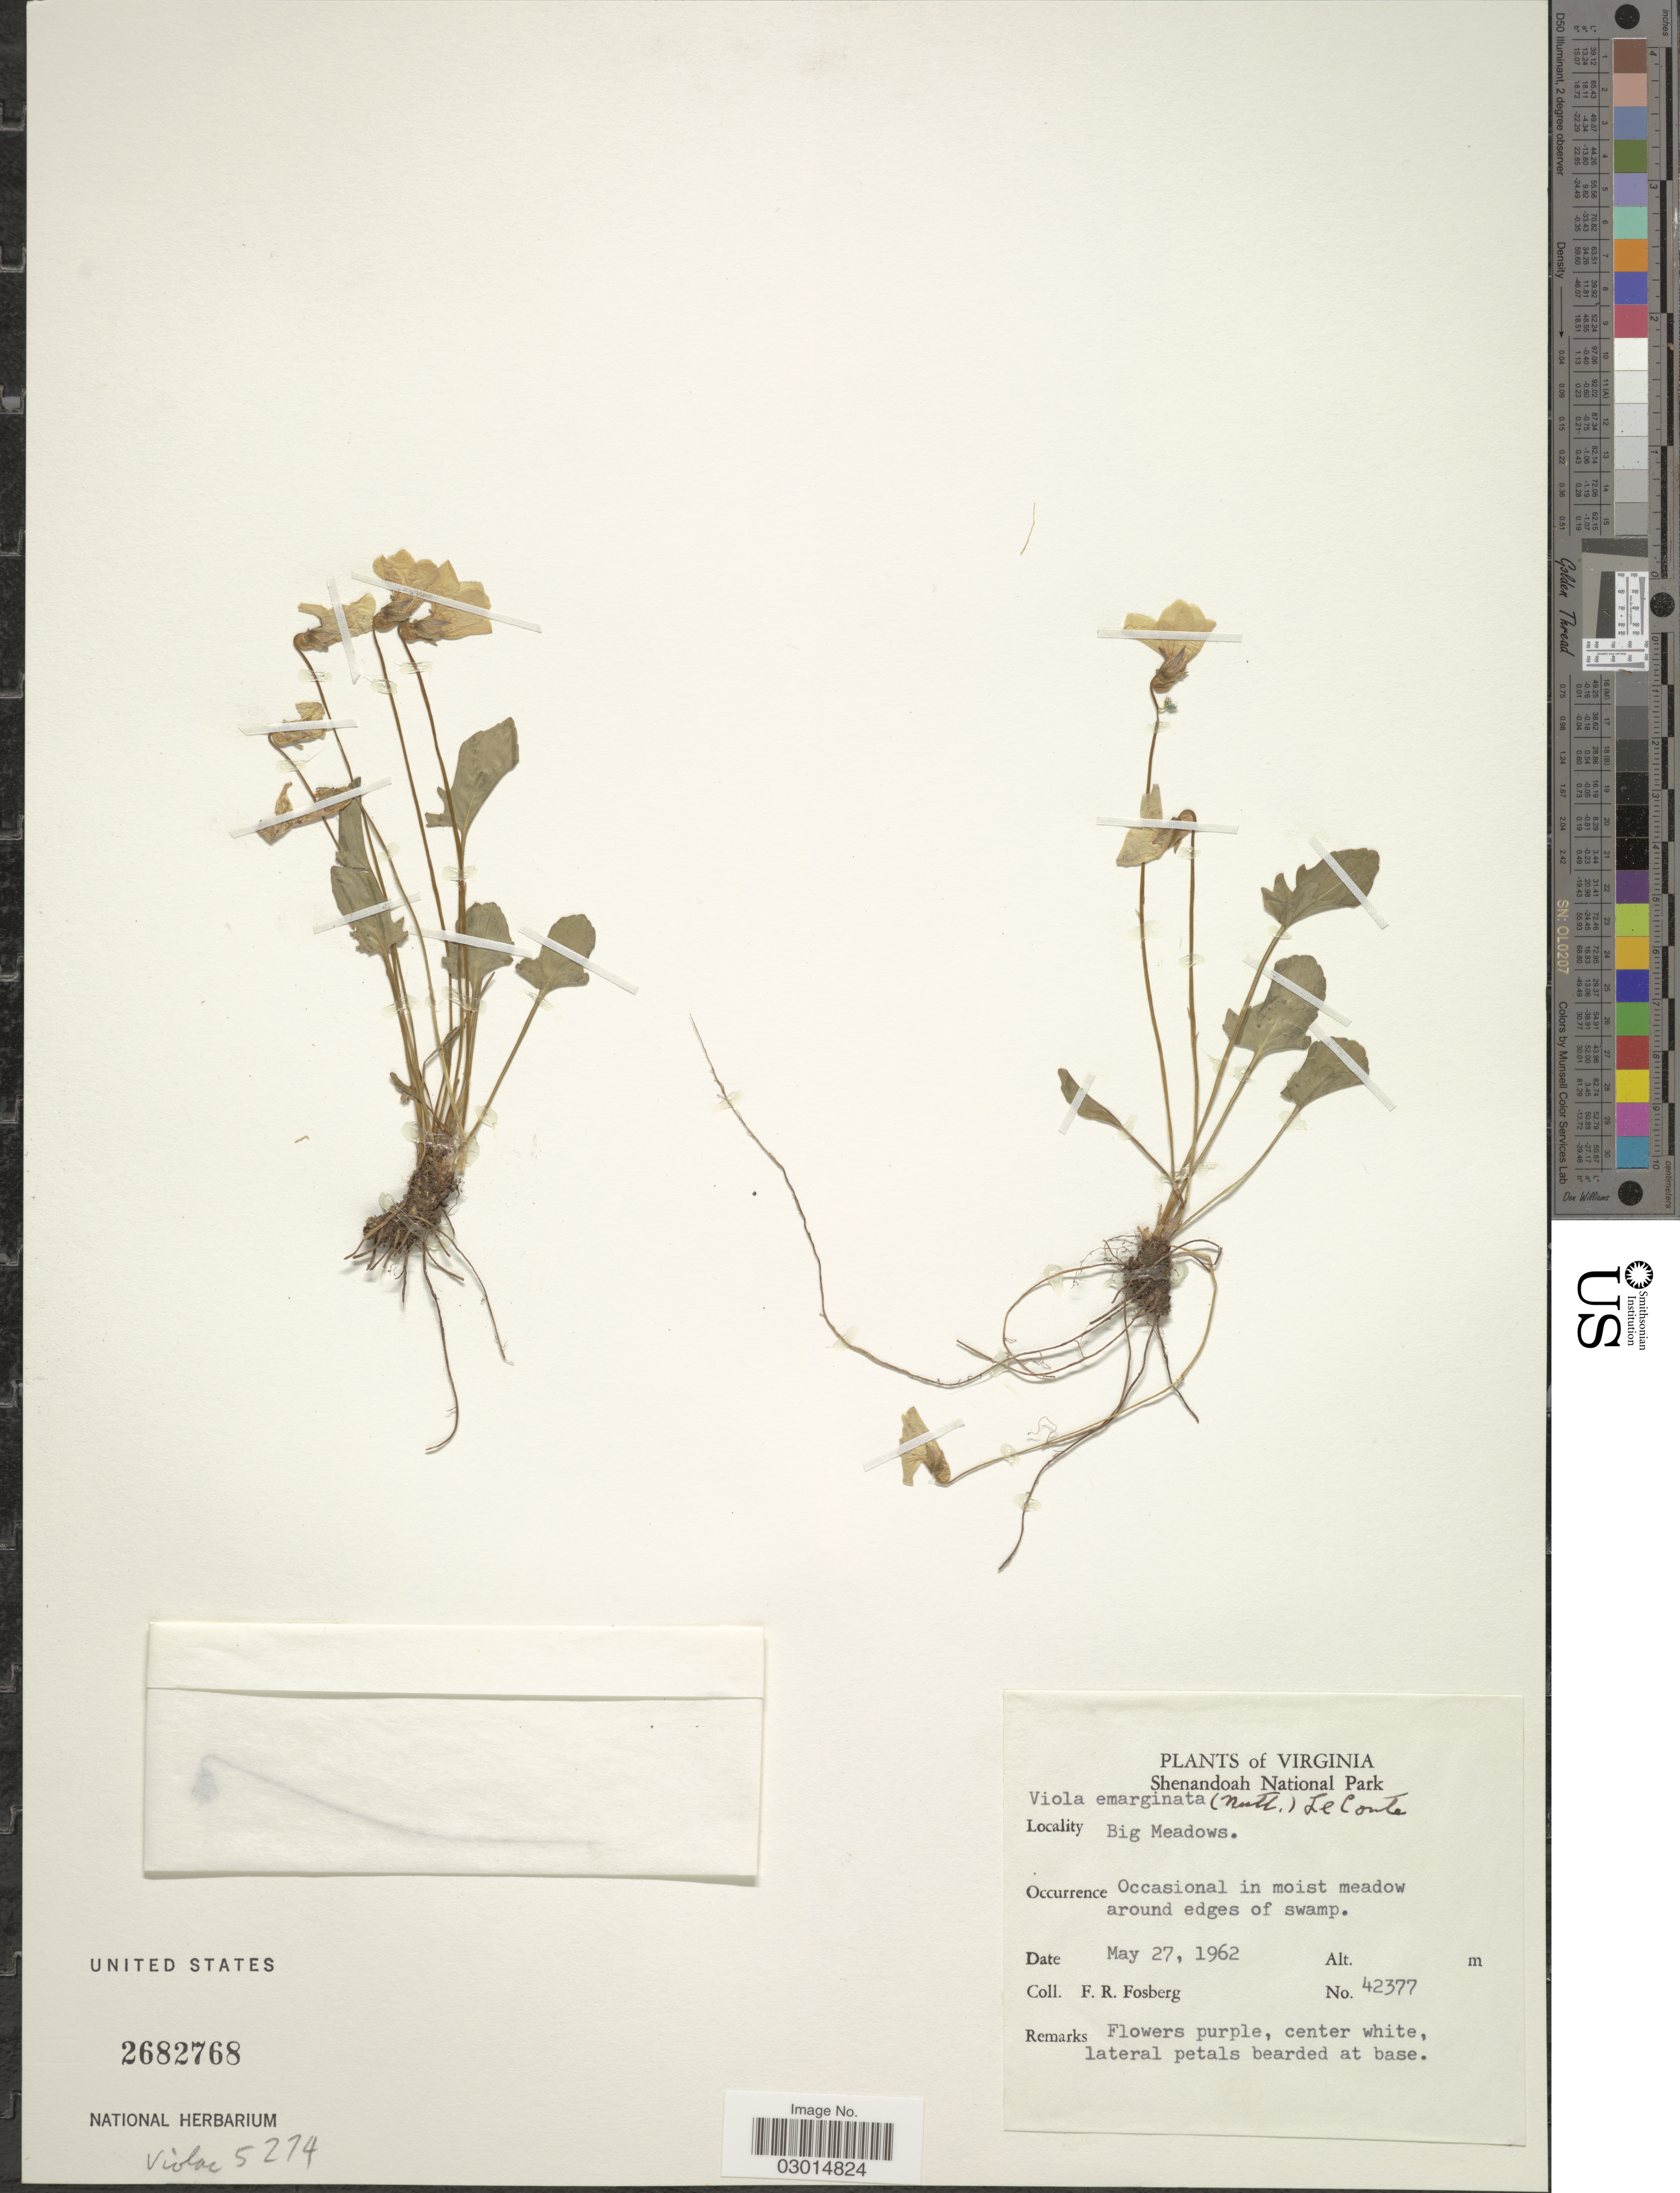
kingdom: Plantae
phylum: Tracheophyta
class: Magnoliopsida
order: Malpighiales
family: Violaceae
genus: Viola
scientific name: Viola emarginata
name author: (Nutt.) LeConte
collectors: F. R. Fosberg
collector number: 42377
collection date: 1962-05-27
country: United States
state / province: Virginia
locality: Shenandoah National Park. Big Meadows.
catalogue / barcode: US 2682768